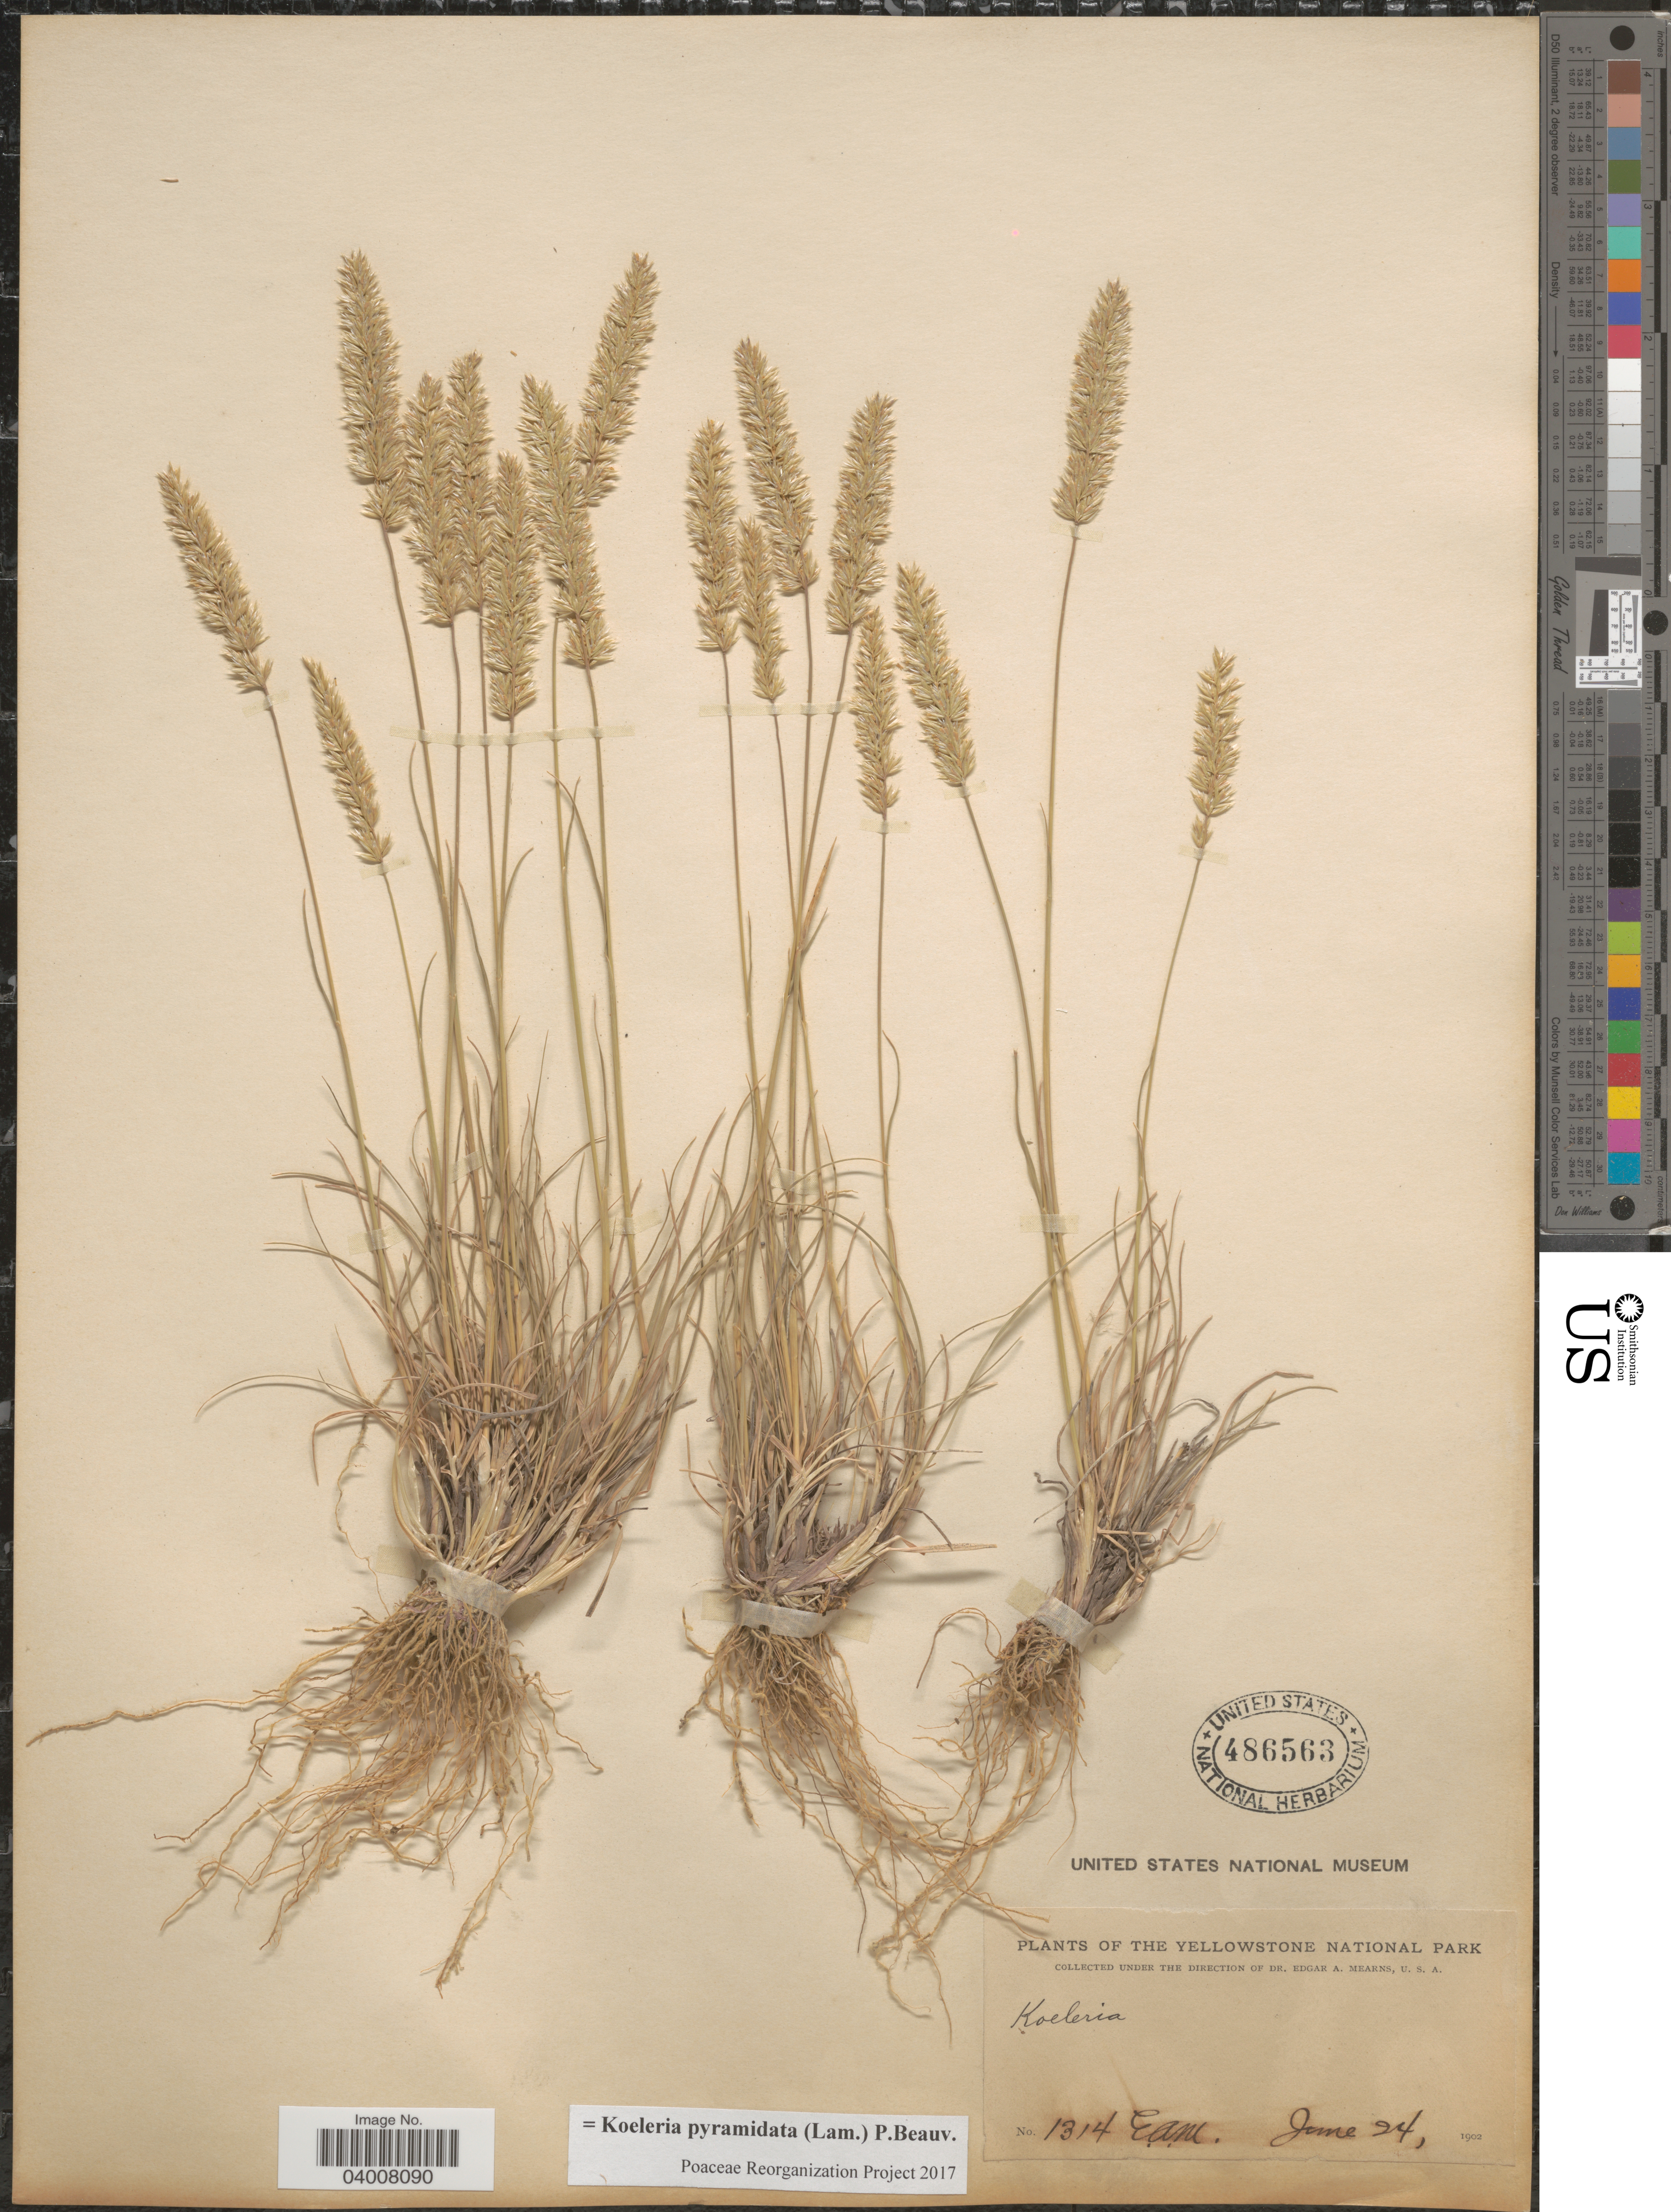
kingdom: Plantae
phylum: Tracheophyta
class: Liliopsida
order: Poales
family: Poaceae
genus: Koeleria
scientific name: Koeleria pyramidata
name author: (Lam.) P. Beauv.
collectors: E. A. Mearns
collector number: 1314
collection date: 1902-06-24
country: United States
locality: Yellowstone National Park.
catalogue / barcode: US 486563